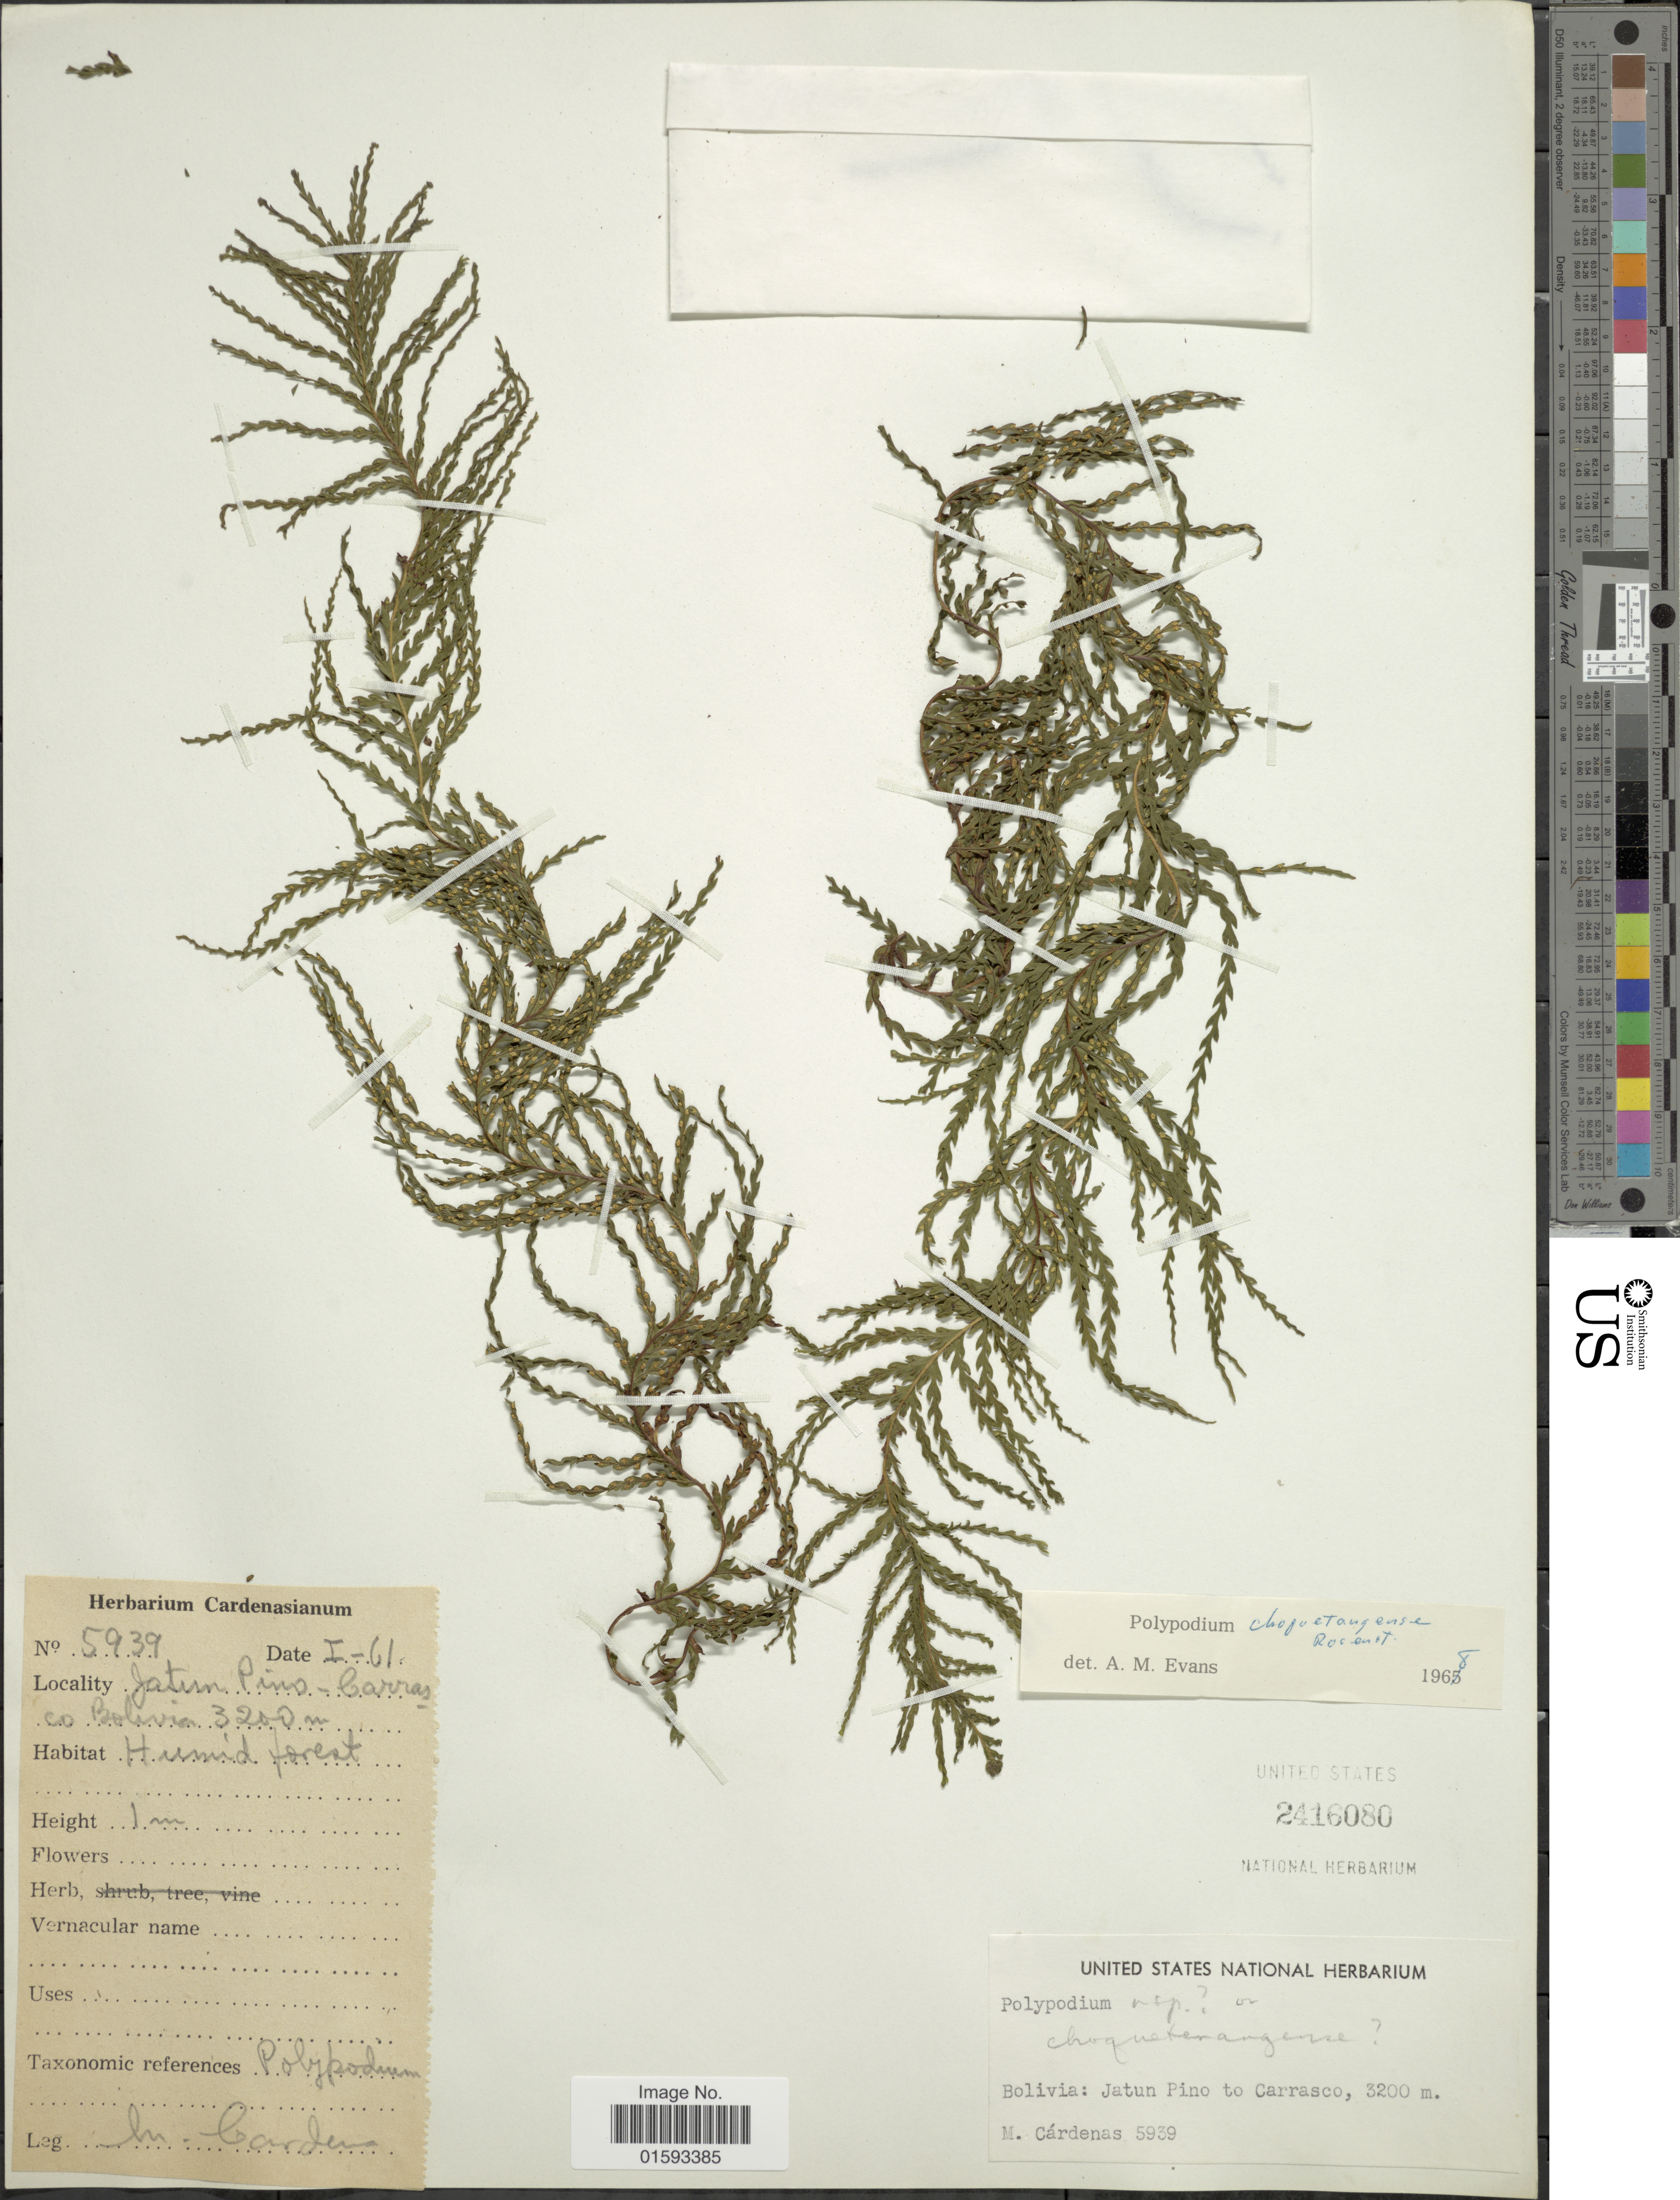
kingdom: Plantae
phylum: Tracheophyta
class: Polypodiopsida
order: Polypodiales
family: Polypodiaceae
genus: Pecluma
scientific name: Pecluma choquetangensis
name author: (Rosenst.) Price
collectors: M. Cárdenas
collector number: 5939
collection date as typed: Transcribed d/m/y: /1/61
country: Bolivia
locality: Jatun Pino to Carrasco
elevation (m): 3200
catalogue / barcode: US 2416080